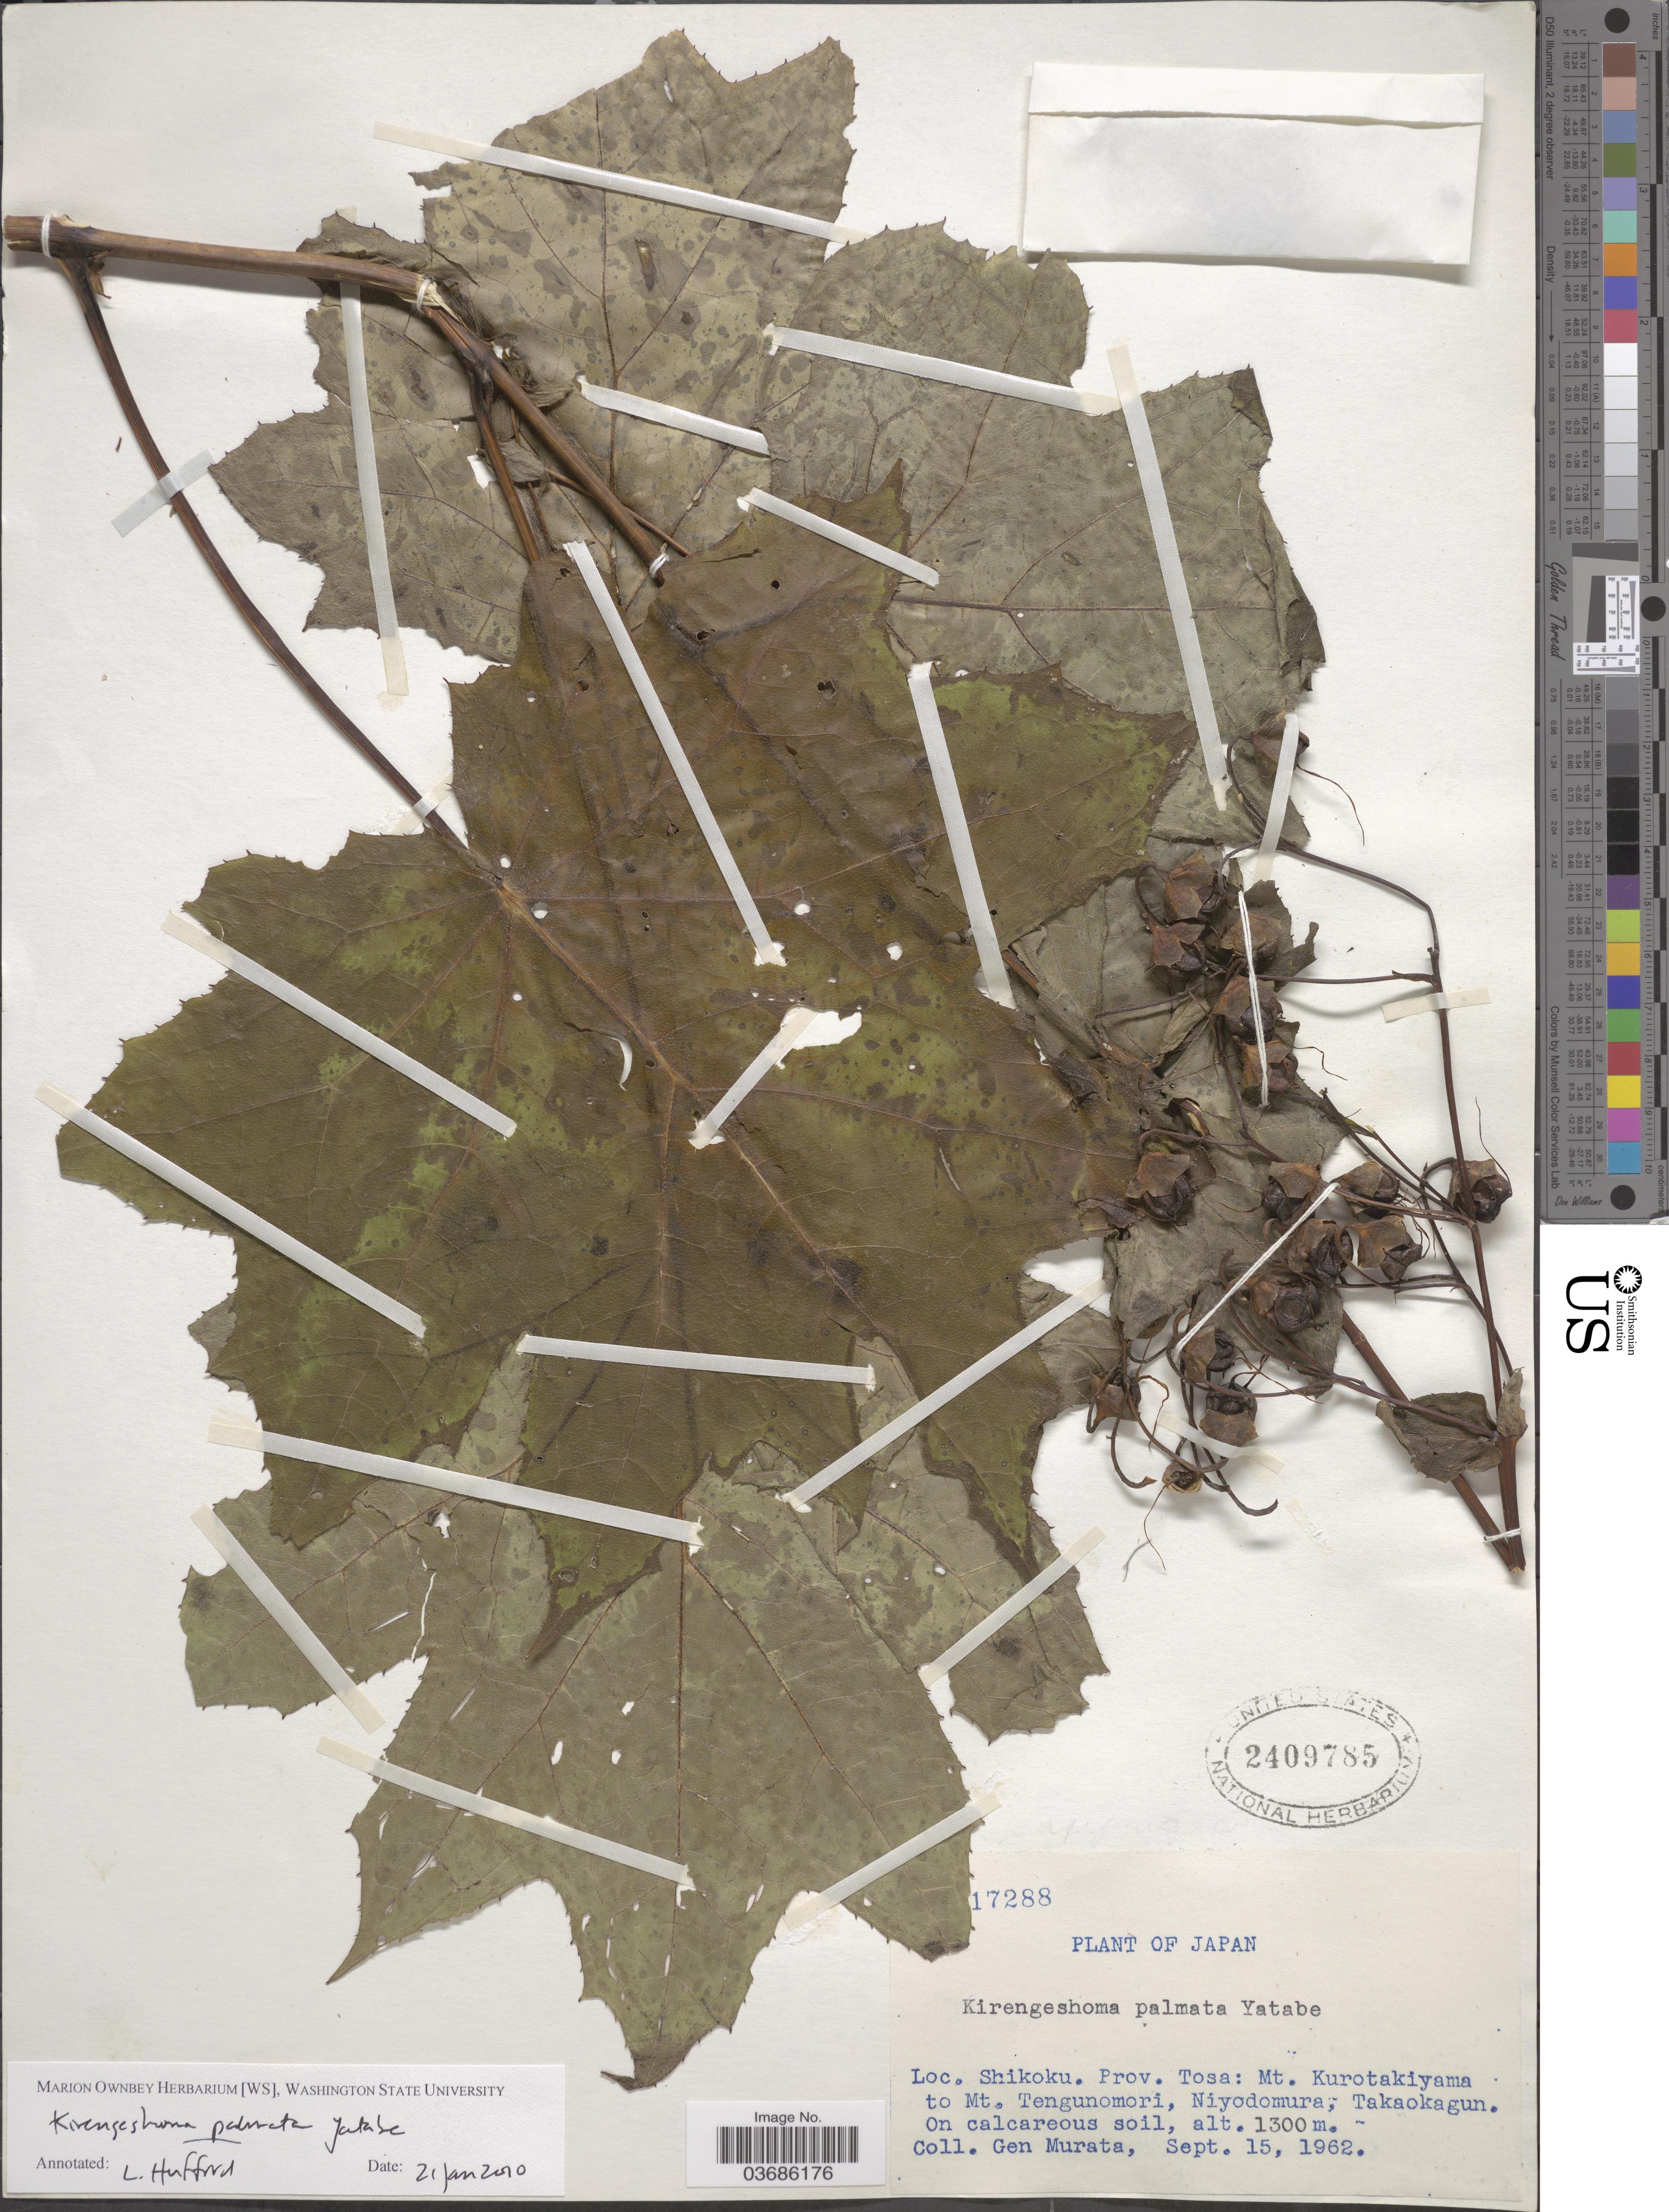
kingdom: Plantae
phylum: Tracheophyta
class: Magnoliopsida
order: Cornales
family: Hydrangeaceae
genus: Kirengeshoma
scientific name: Kirengeshoma palmata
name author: Yatabe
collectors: G. Murata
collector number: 17288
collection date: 1962-09-15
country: Japan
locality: Shikoku. Prov. Tosa: Mt. Kurotakiyama to Mt. Tengunomori, Niyodomura, Takaokagun.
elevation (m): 1300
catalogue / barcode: US 2409785